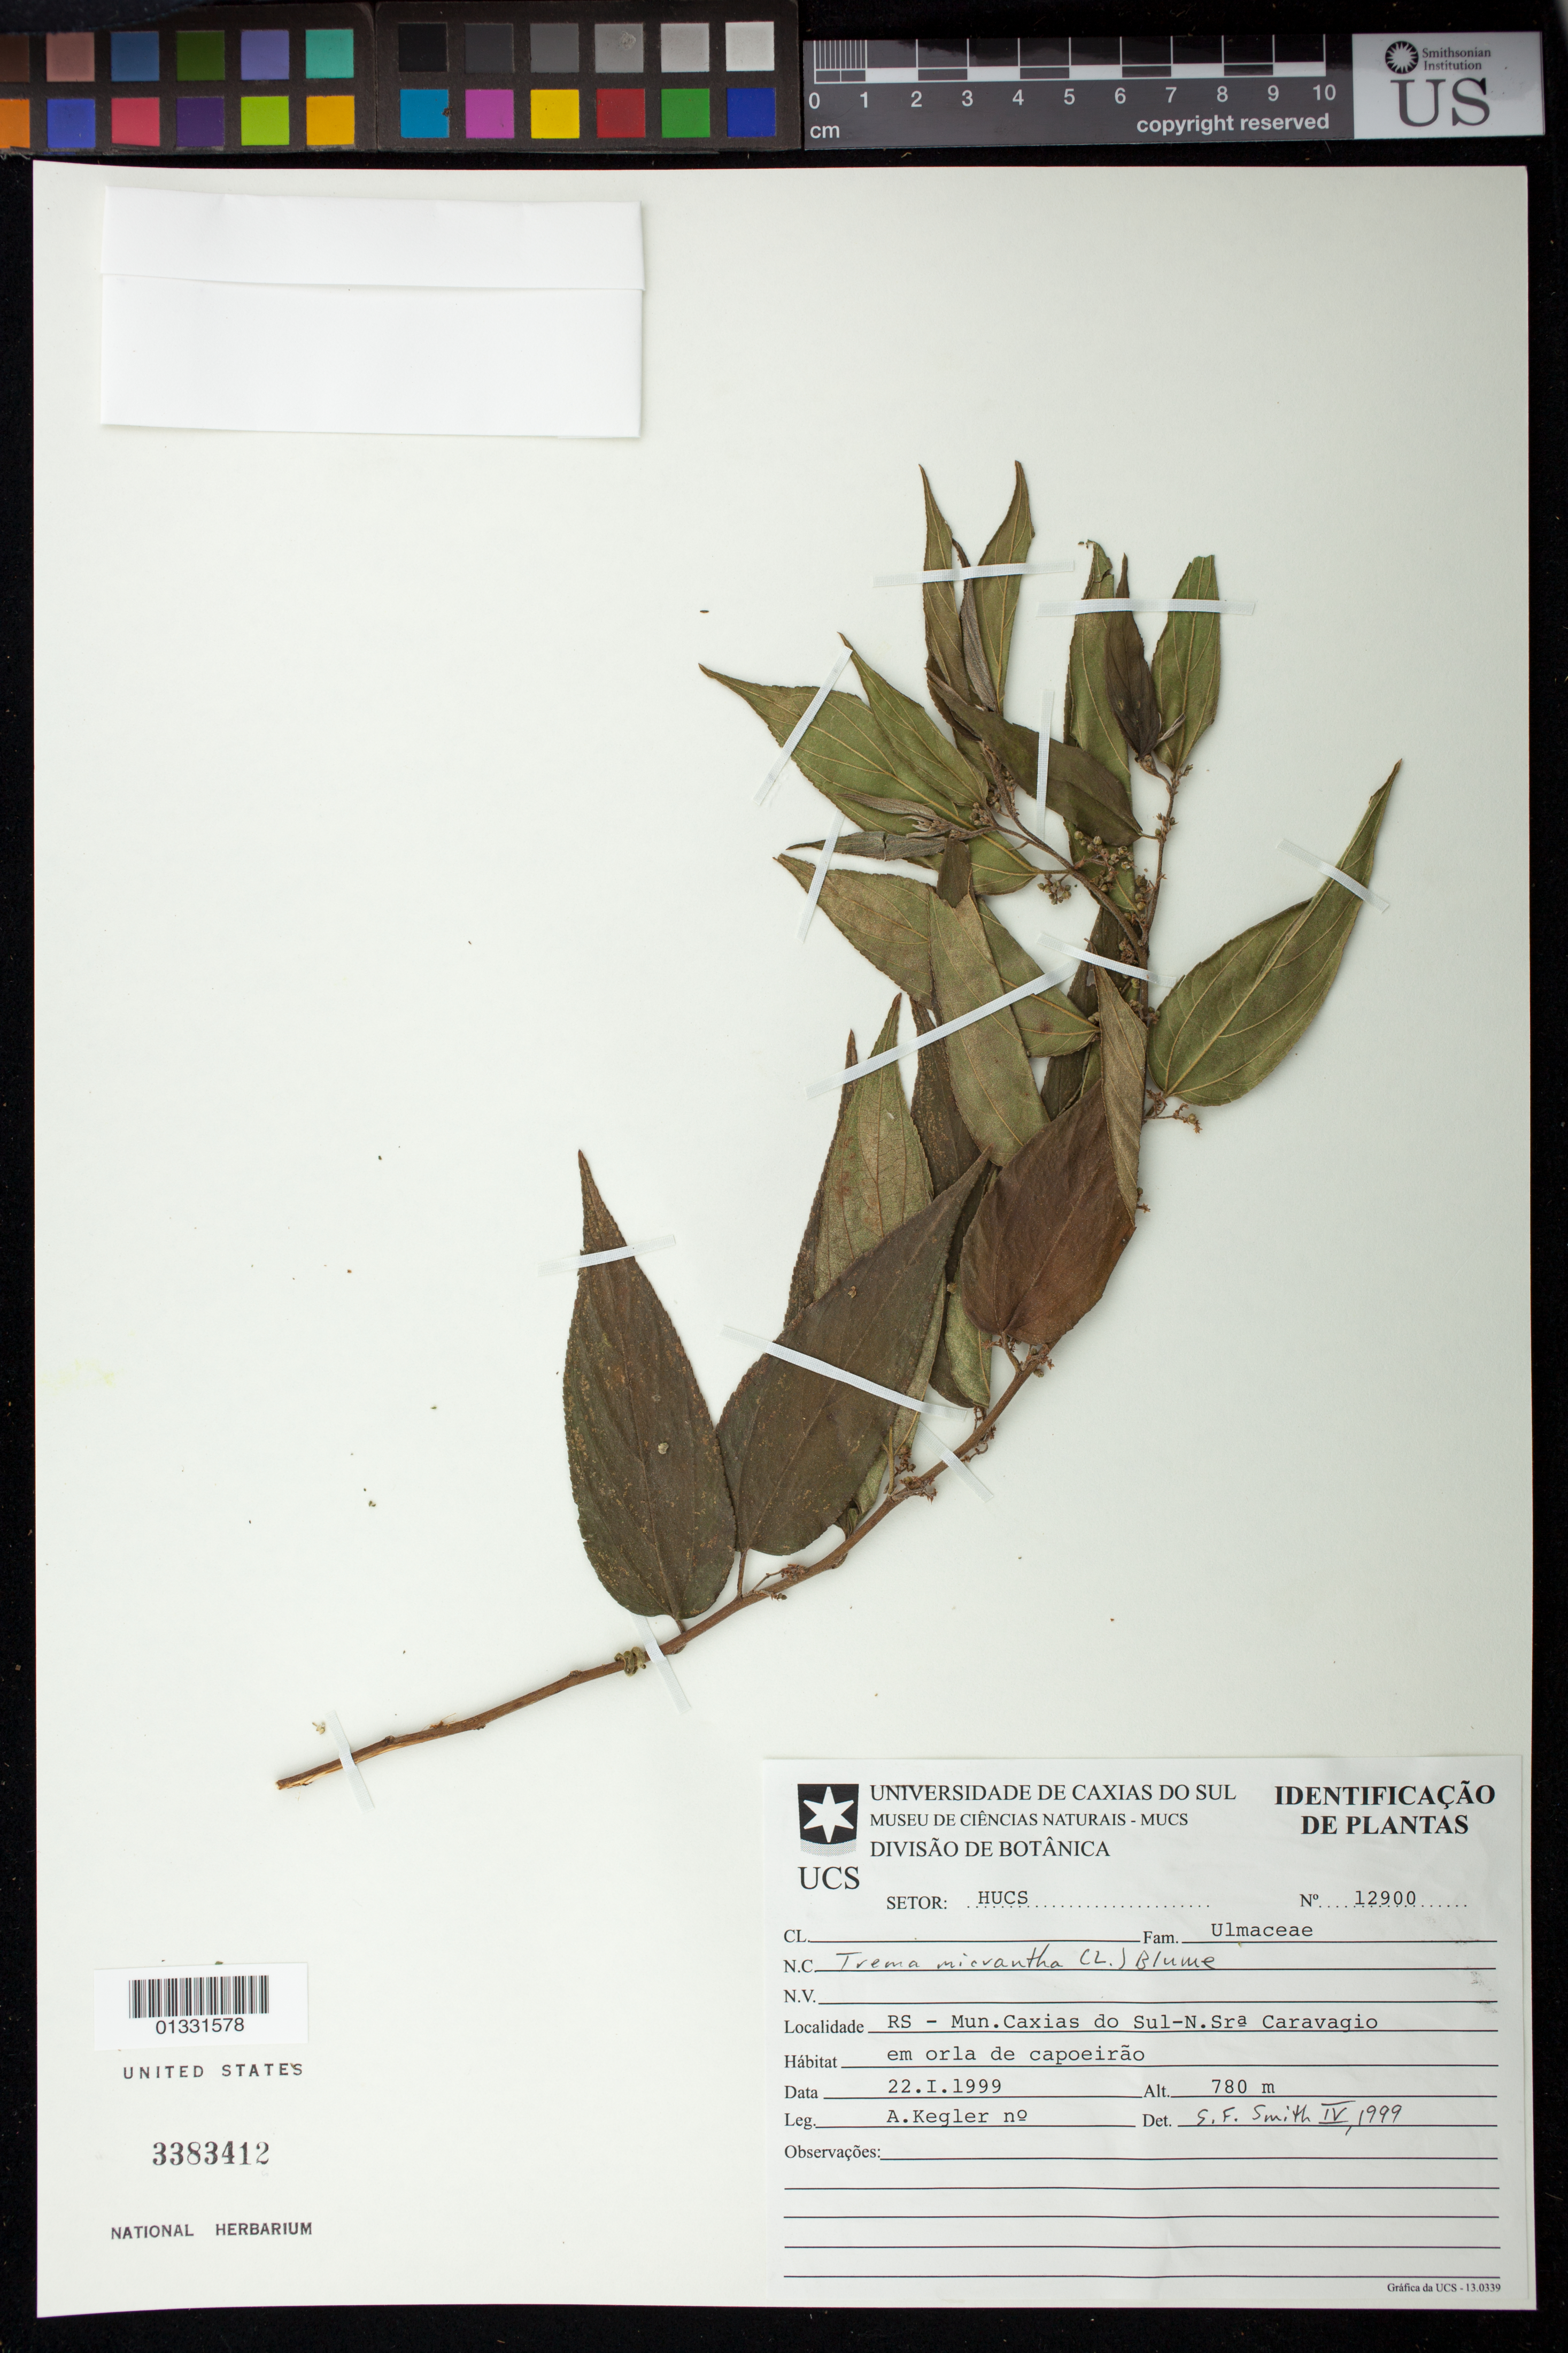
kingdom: Plantae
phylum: Tracheophyta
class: Magnoliopsida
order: Rosales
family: Cannabaceae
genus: Trema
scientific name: Trema micranthum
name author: (L.) Blume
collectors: A. Kegler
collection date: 1999-01-22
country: Brazil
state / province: Rio Grande do Sul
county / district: Caxias do Sul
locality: N.Srª Caravagio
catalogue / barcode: US 3383412